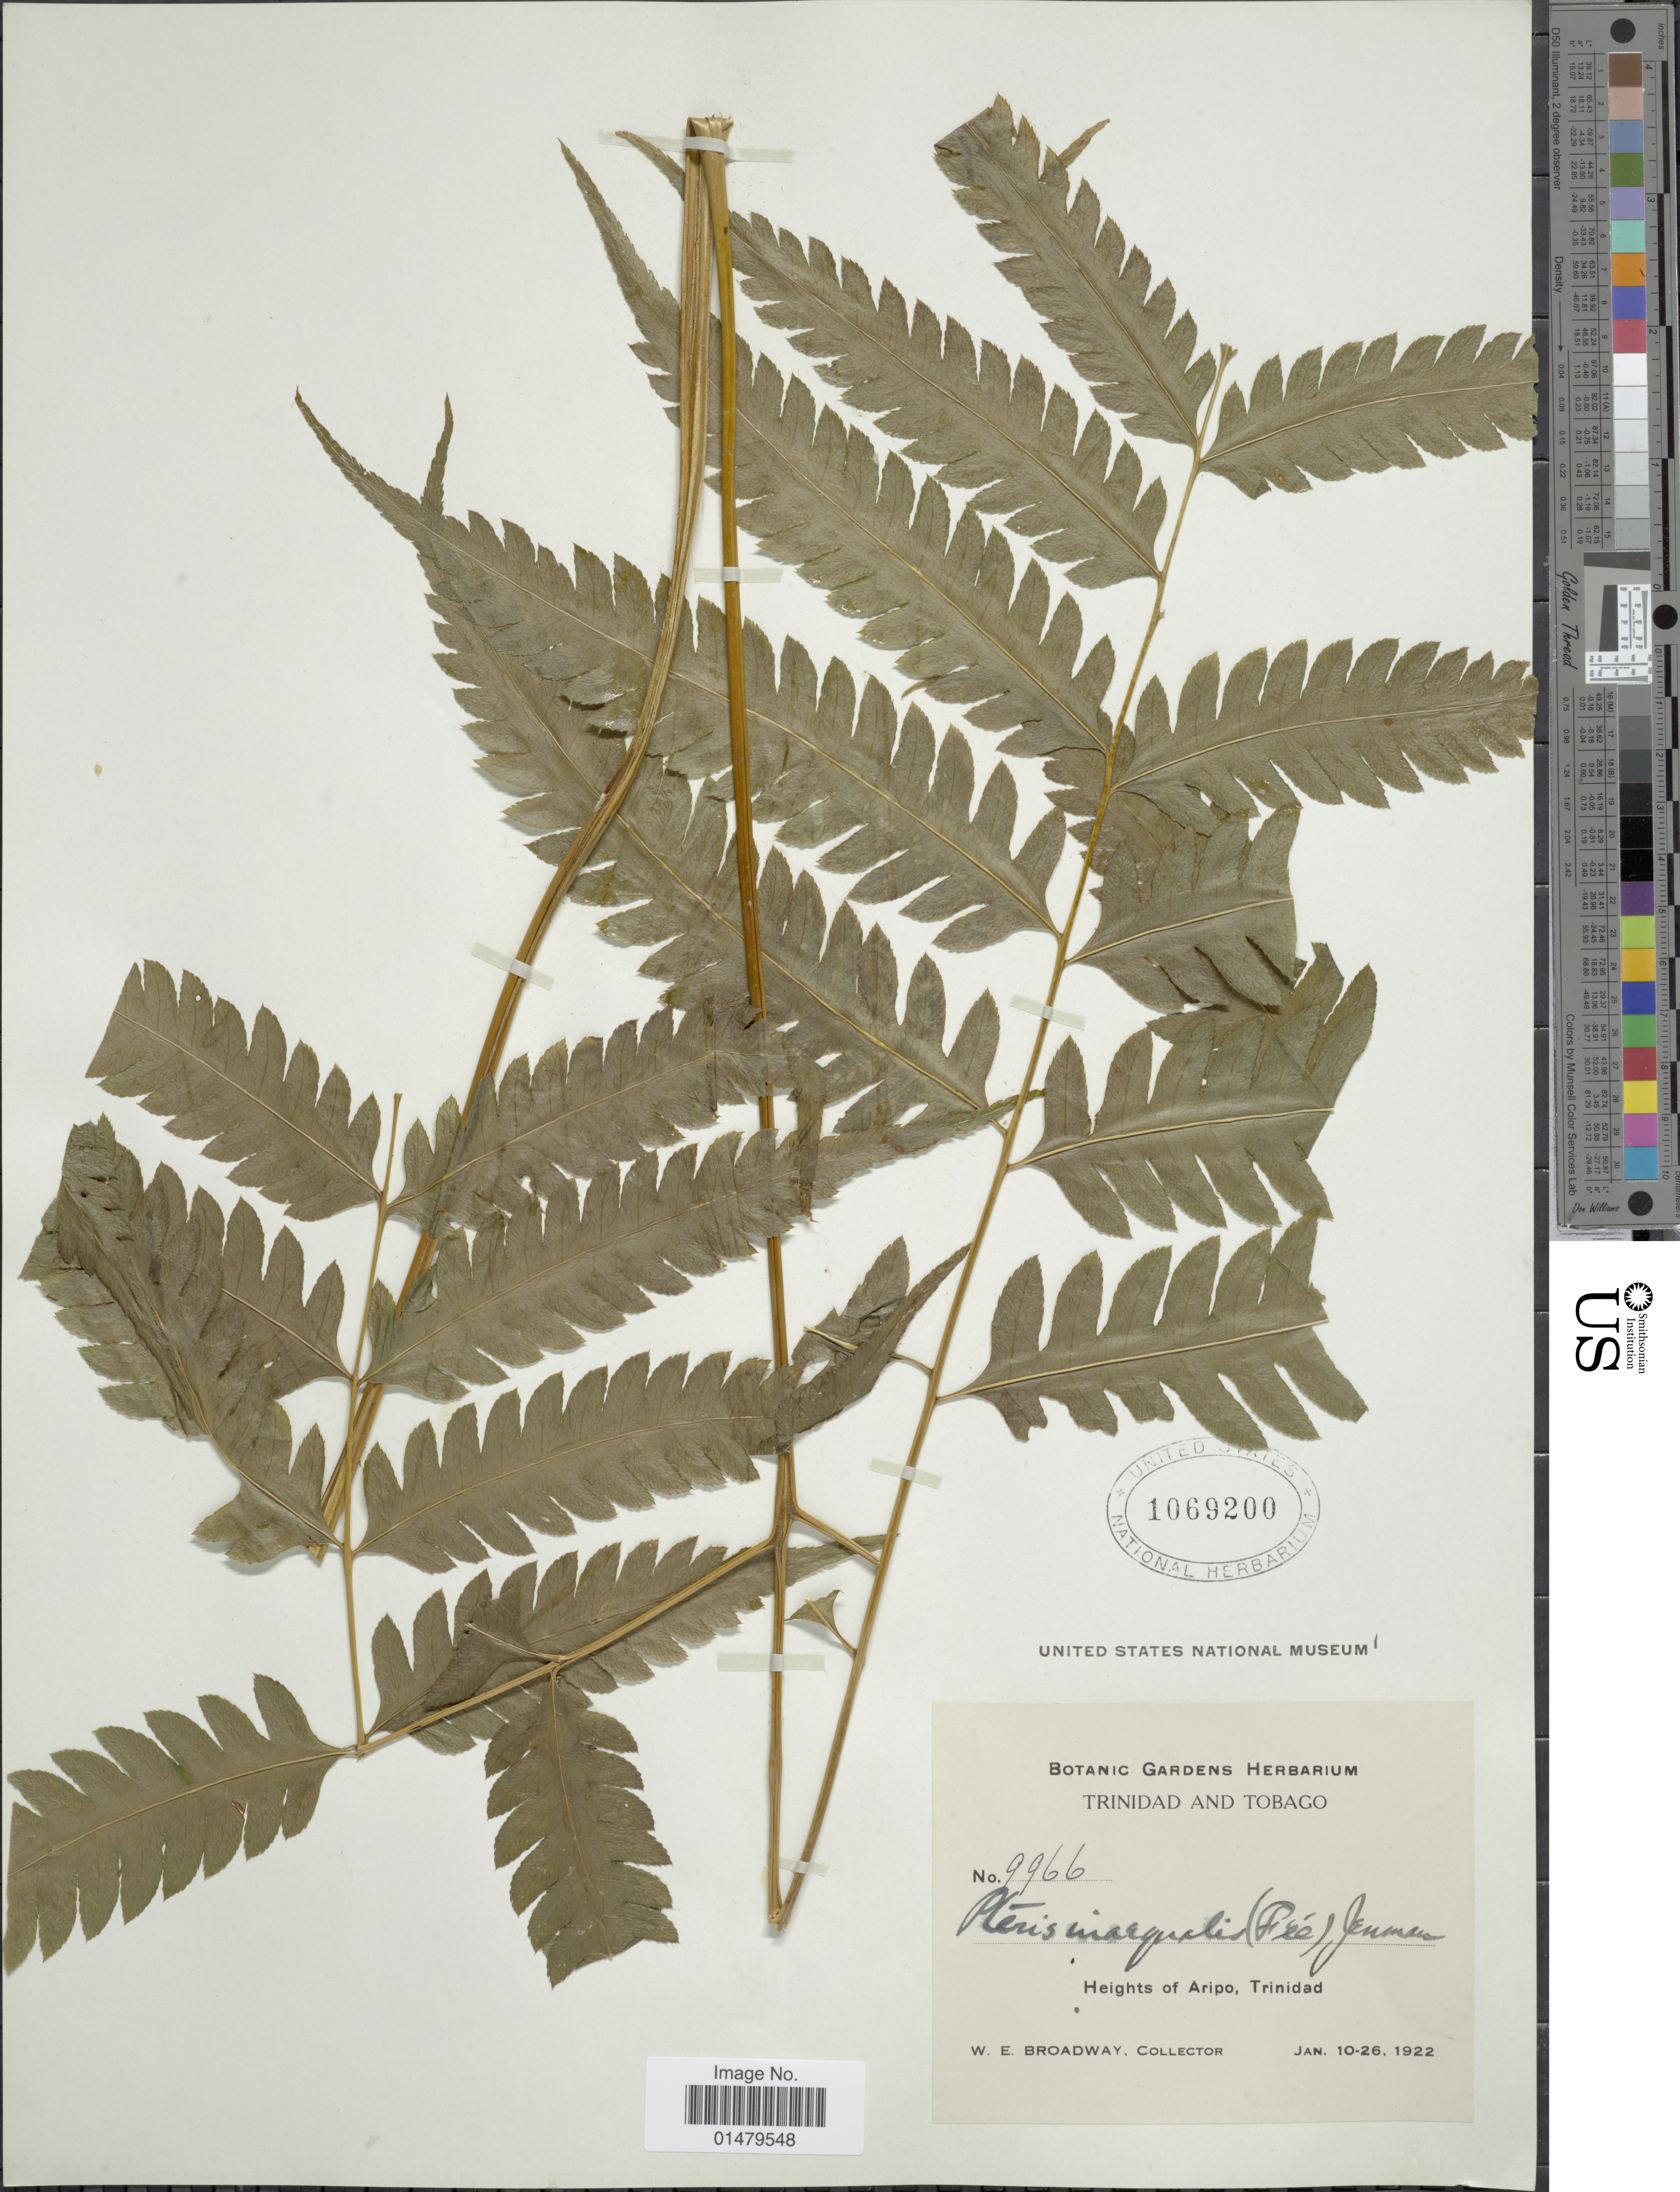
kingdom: Plantae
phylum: Tracheophyta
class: Polypodiopsida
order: Polypodiales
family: Pteridaceae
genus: Pteris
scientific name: Pteris inaequalis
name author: (Fée) Jenman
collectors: W. E. Broadway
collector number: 9966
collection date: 1922-01-10/1922-01-26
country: Trinidad and Tobago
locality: Heights of Aripo, Trinidad.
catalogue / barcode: US 1069200